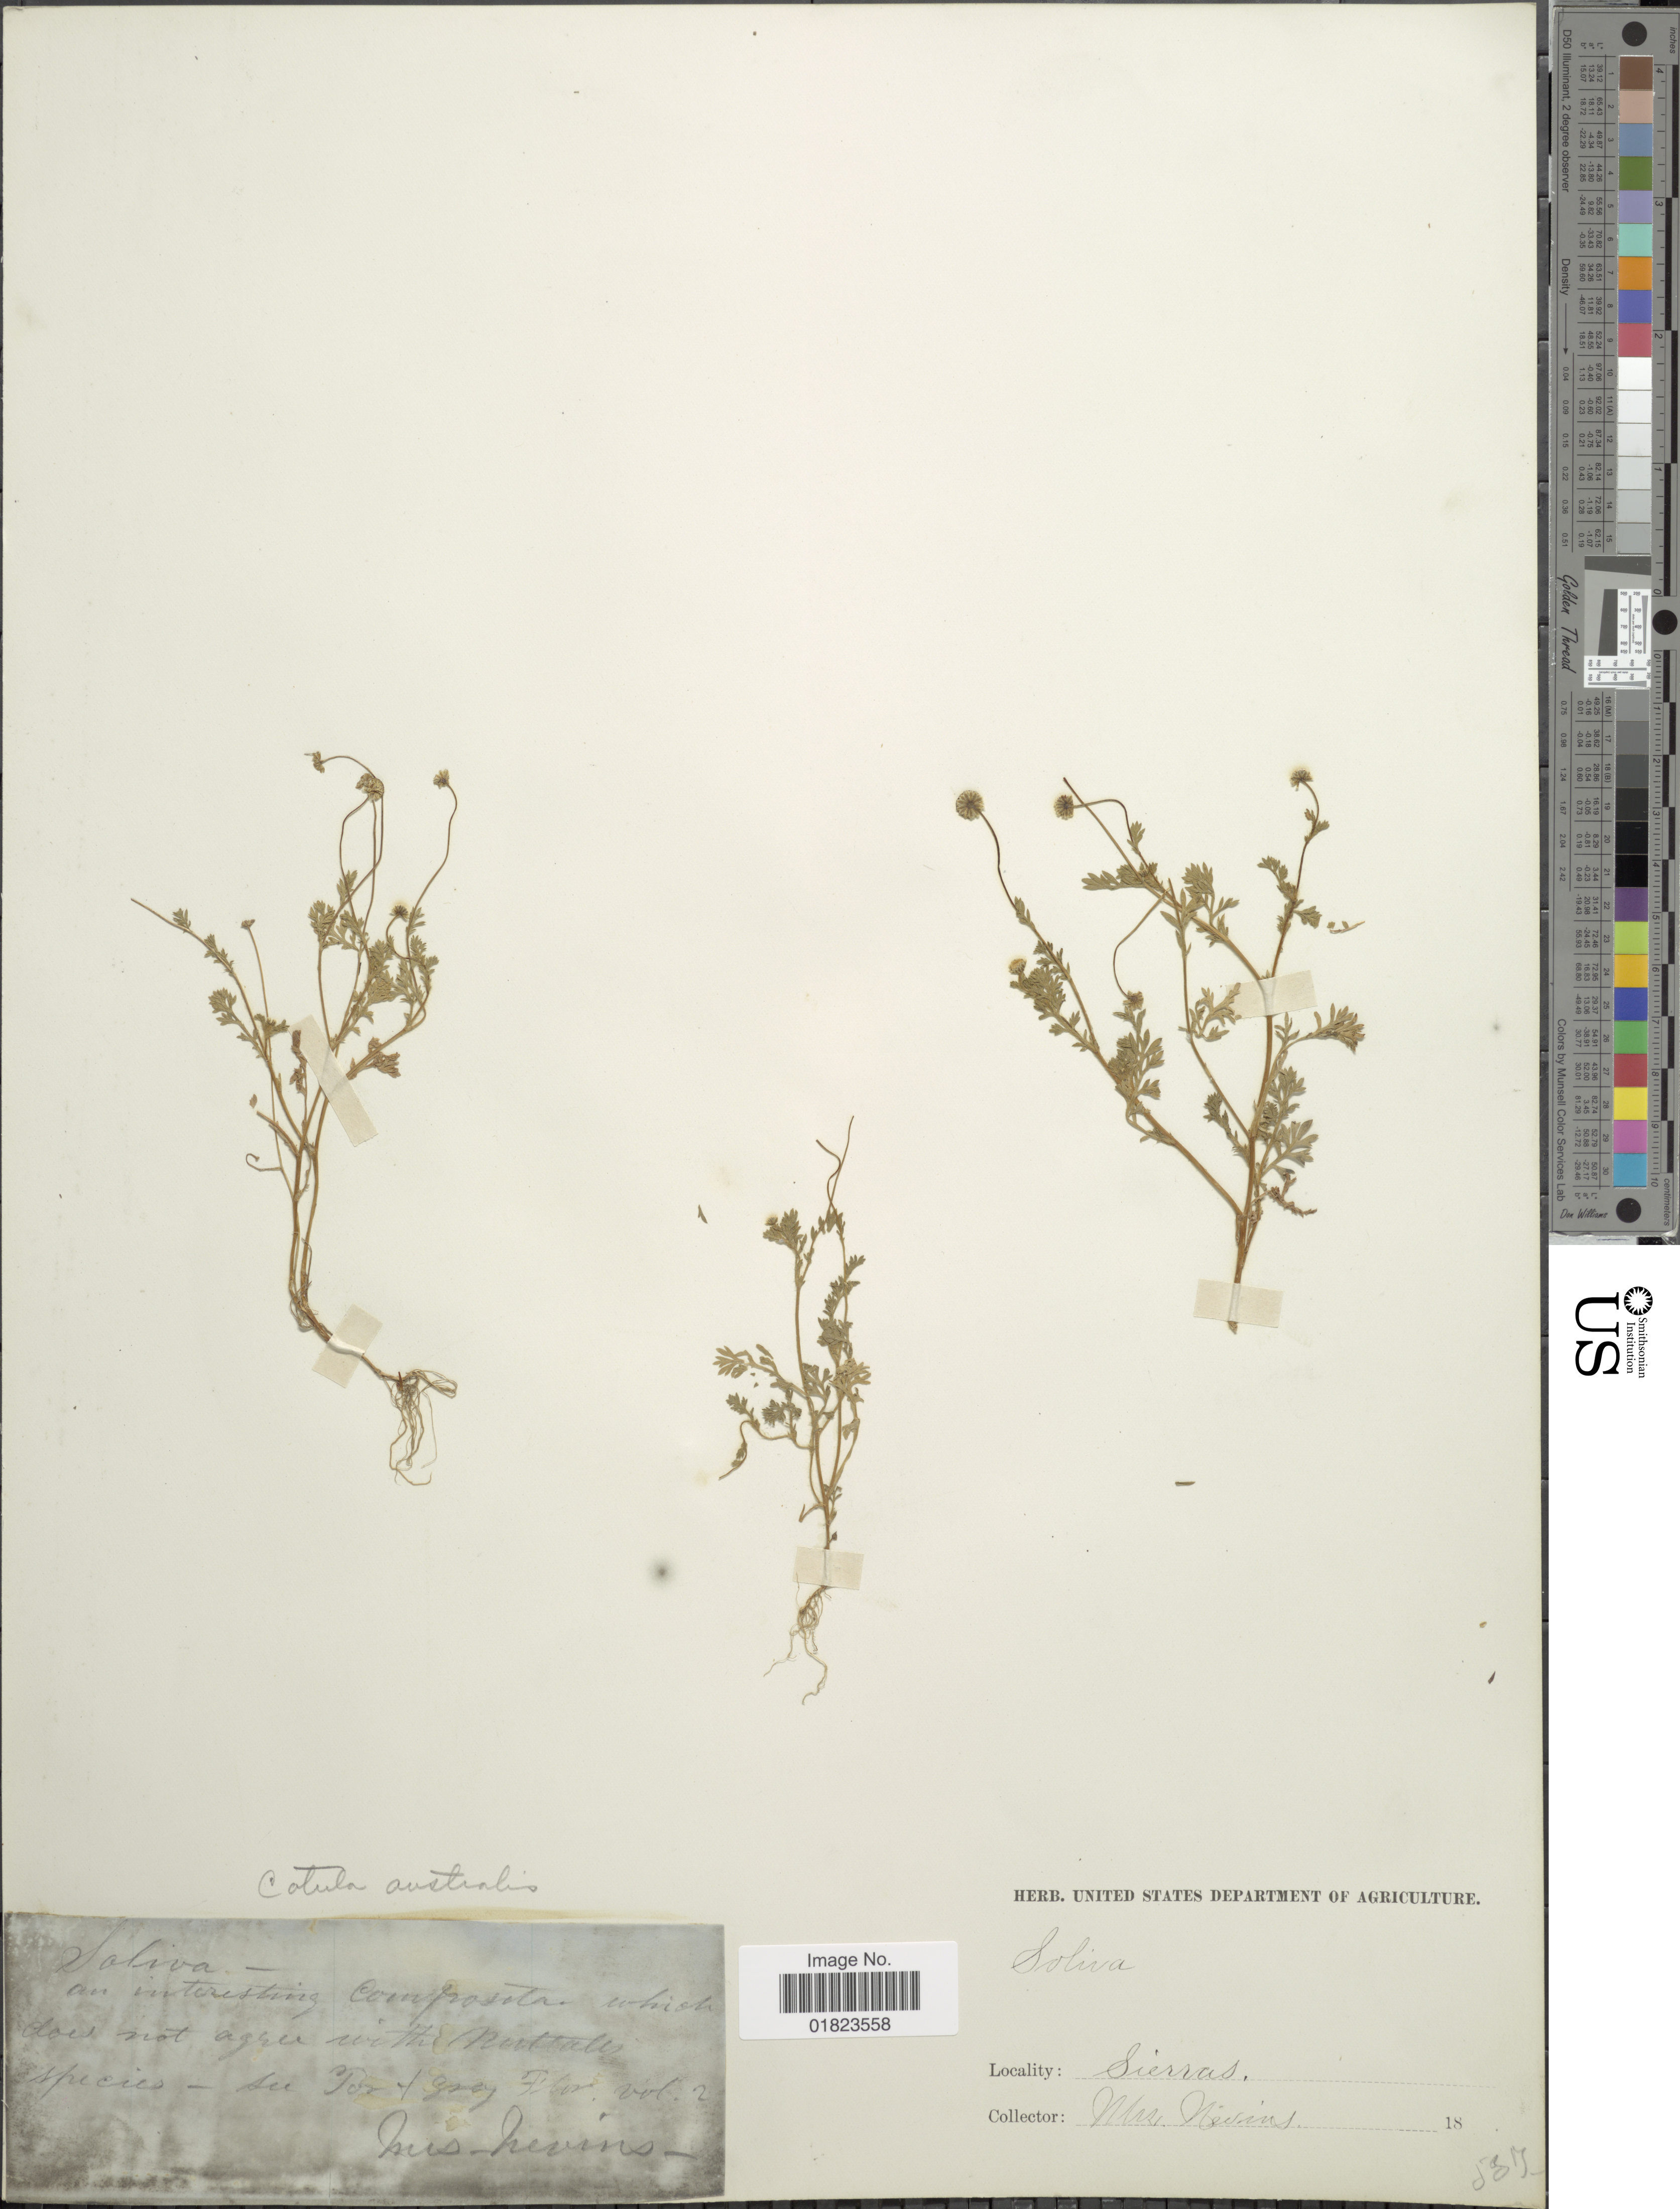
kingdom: Plantae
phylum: Tracheophyta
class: Magnoliopsida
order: Asterales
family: Asteraceae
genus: Cotula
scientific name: Cotula australis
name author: (Sieber ex Spreng.) Hook. f.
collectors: Nevins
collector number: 537*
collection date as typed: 18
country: United States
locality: Sierras.